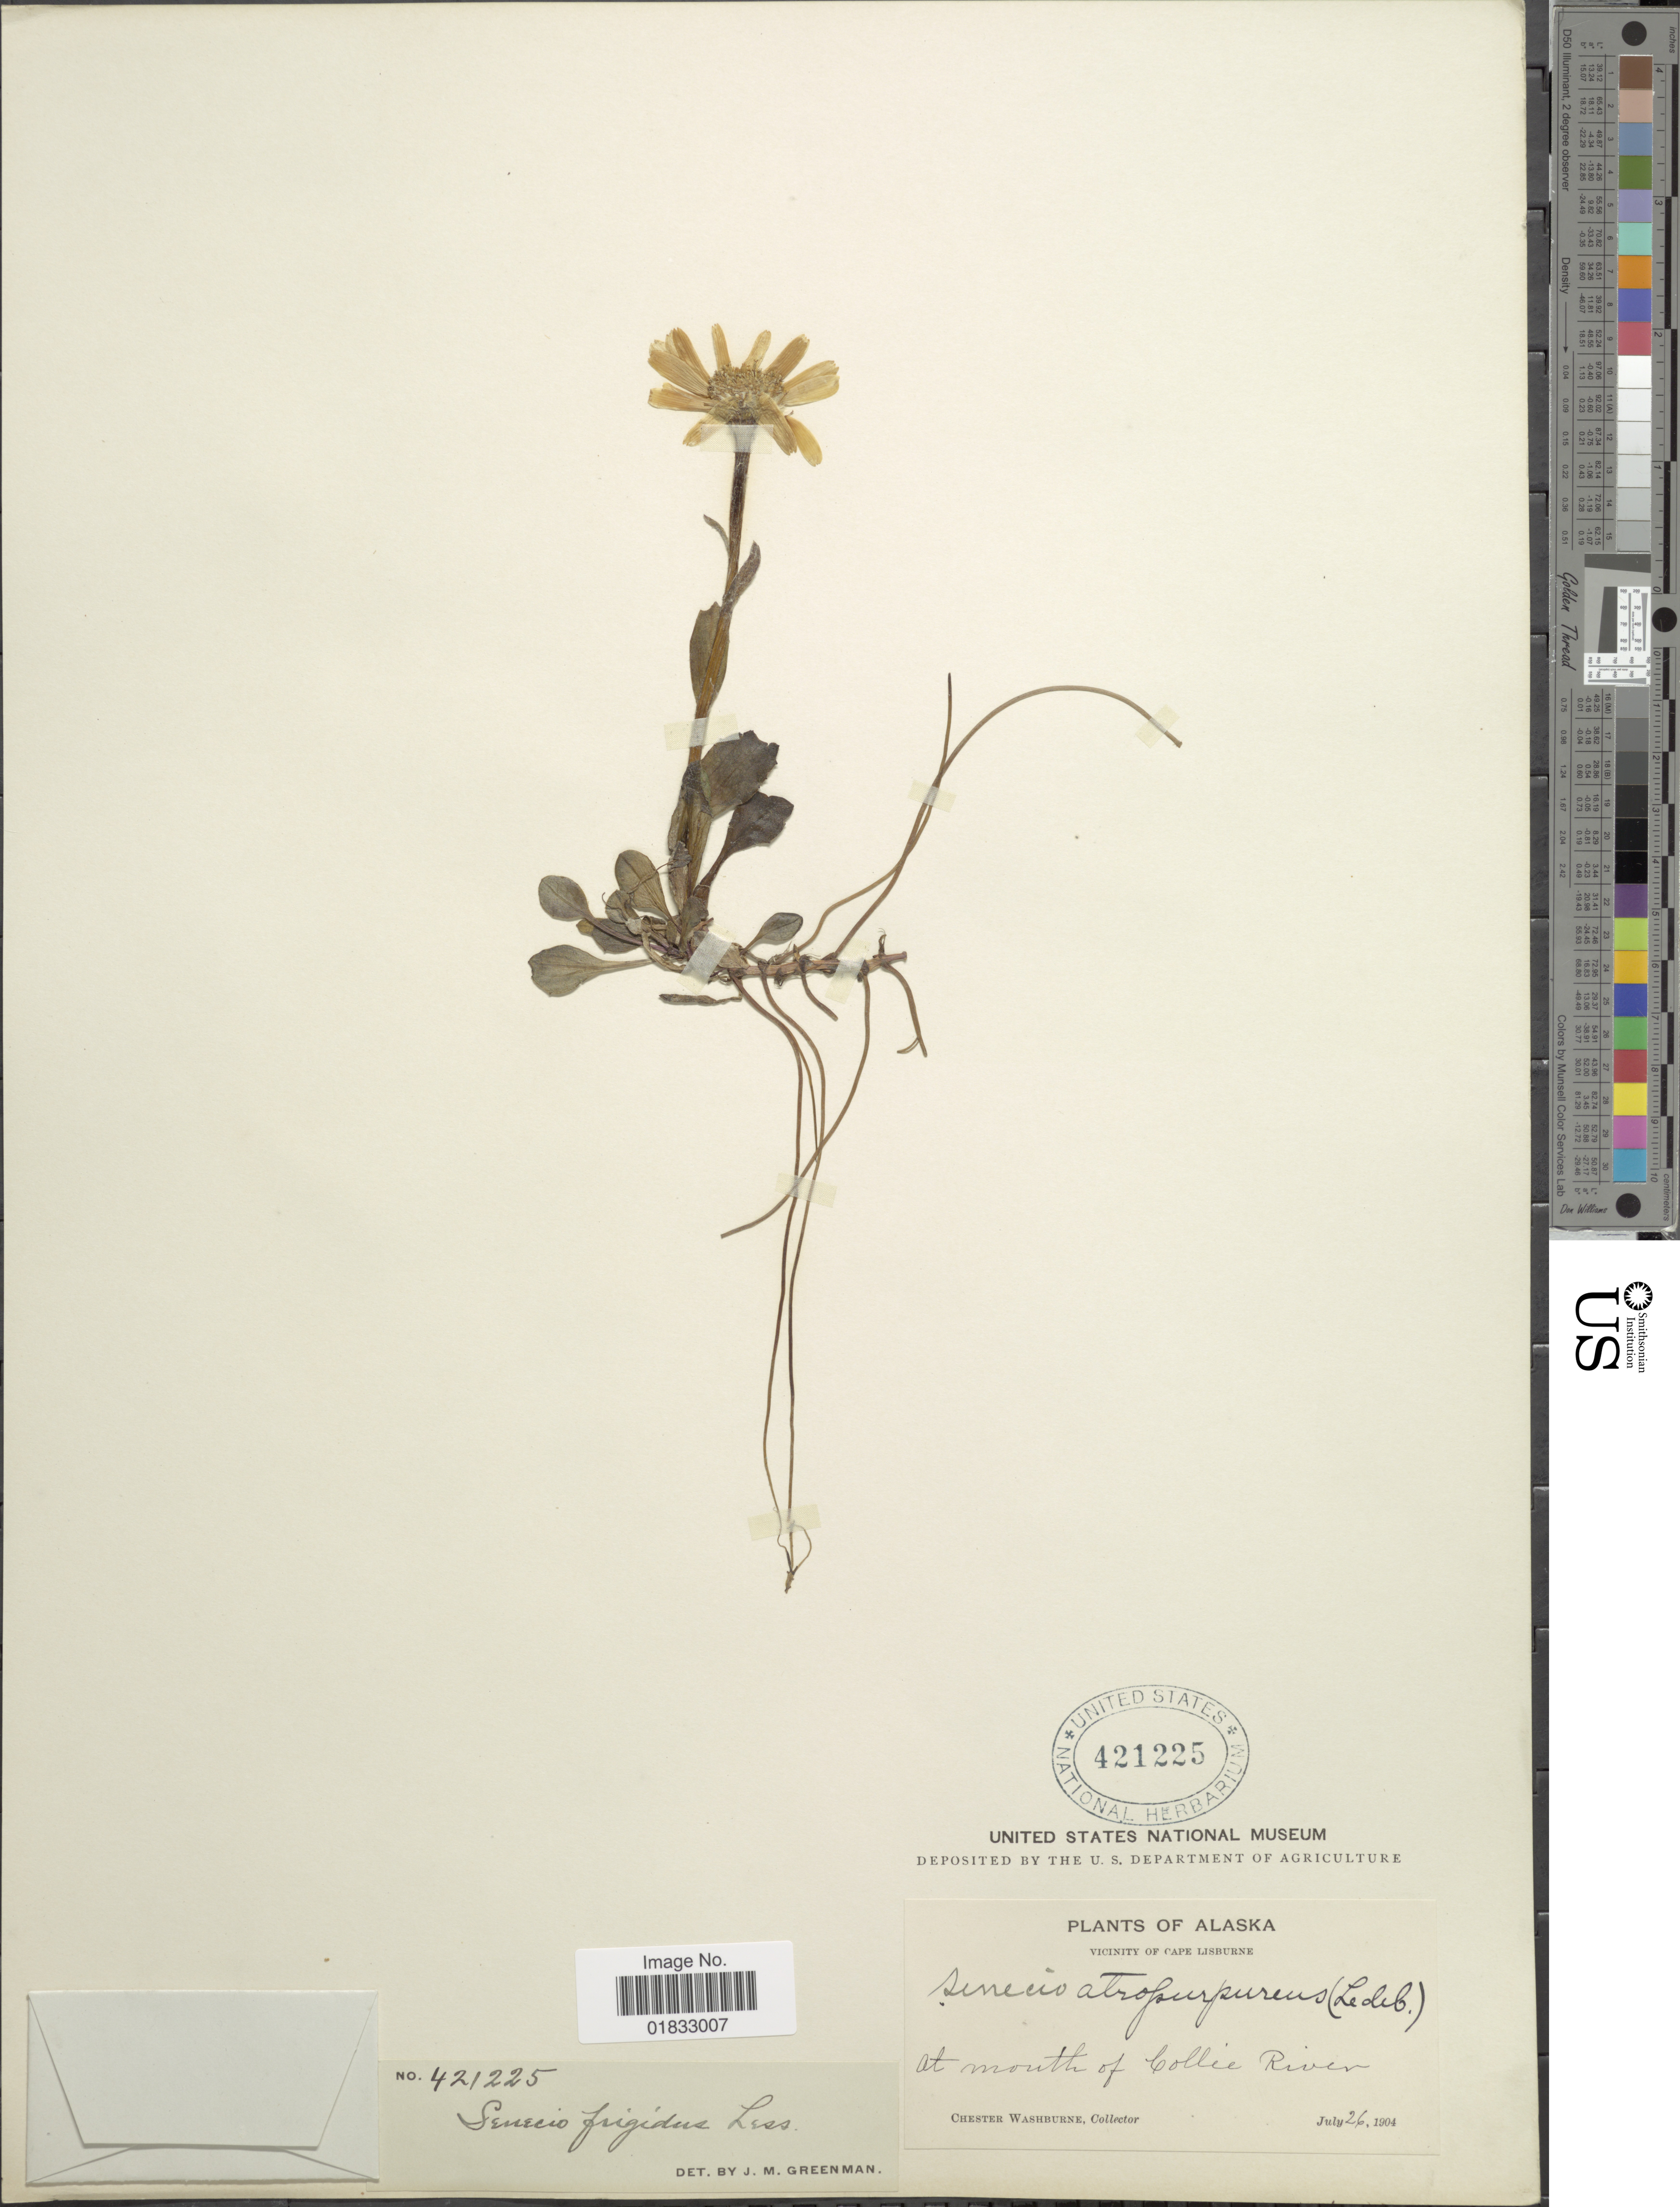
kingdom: Plantae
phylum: Tracheophyta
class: Magnoliopsida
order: Asterales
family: Asteraceae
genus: Tephroseris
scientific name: Tephroseris frigida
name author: (Richardson) Holub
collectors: C. Washburne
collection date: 1904-07-26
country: United States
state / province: Alaska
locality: Vicinity of Cape Lisburne, at mouth of Collie River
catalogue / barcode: US 421225